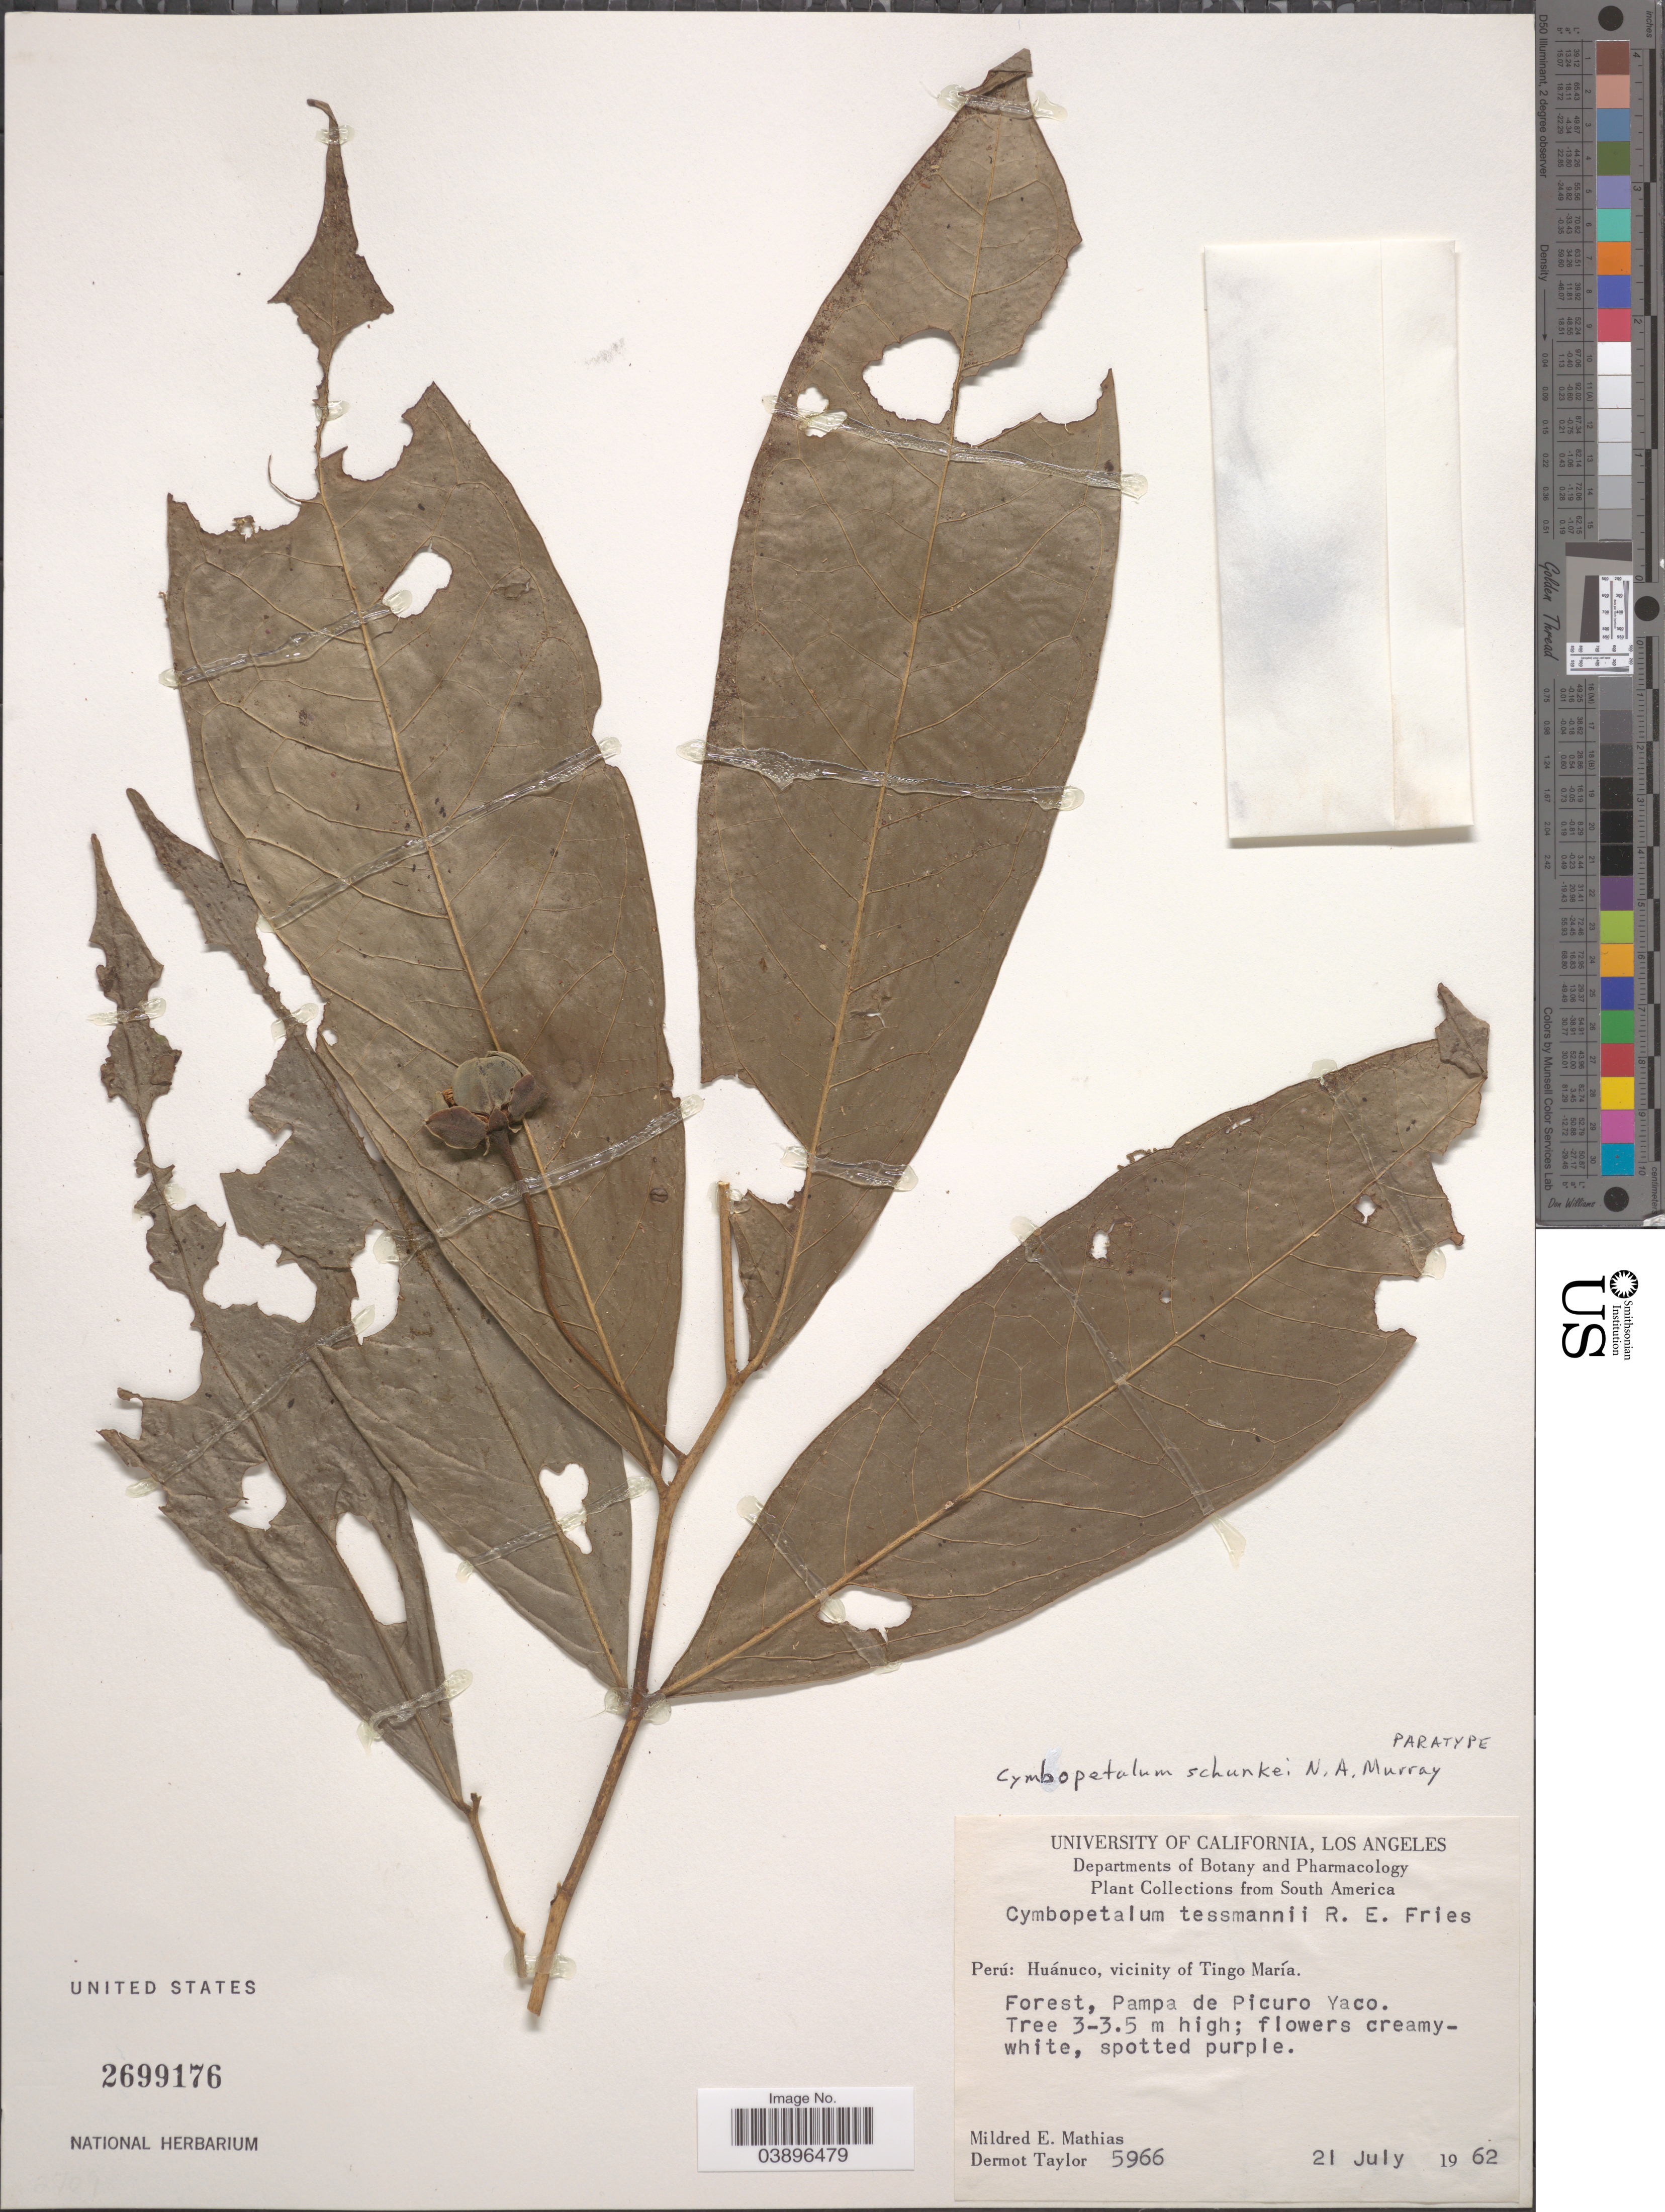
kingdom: Plantae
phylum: Tracheophyta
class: Magnoliopsida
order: Magnoliales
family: Annonaceae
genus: Cymbopetalum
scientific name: Cymbopetalum schunkei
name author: N.A. Murray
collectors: M. E. Mathias & D. Taylor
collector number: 5966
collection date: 1962-07-21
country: Peru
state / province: Huánuco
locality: Vicinity of Tingo María. Pampa de Picuro Yaco.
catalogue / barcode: US 2699176